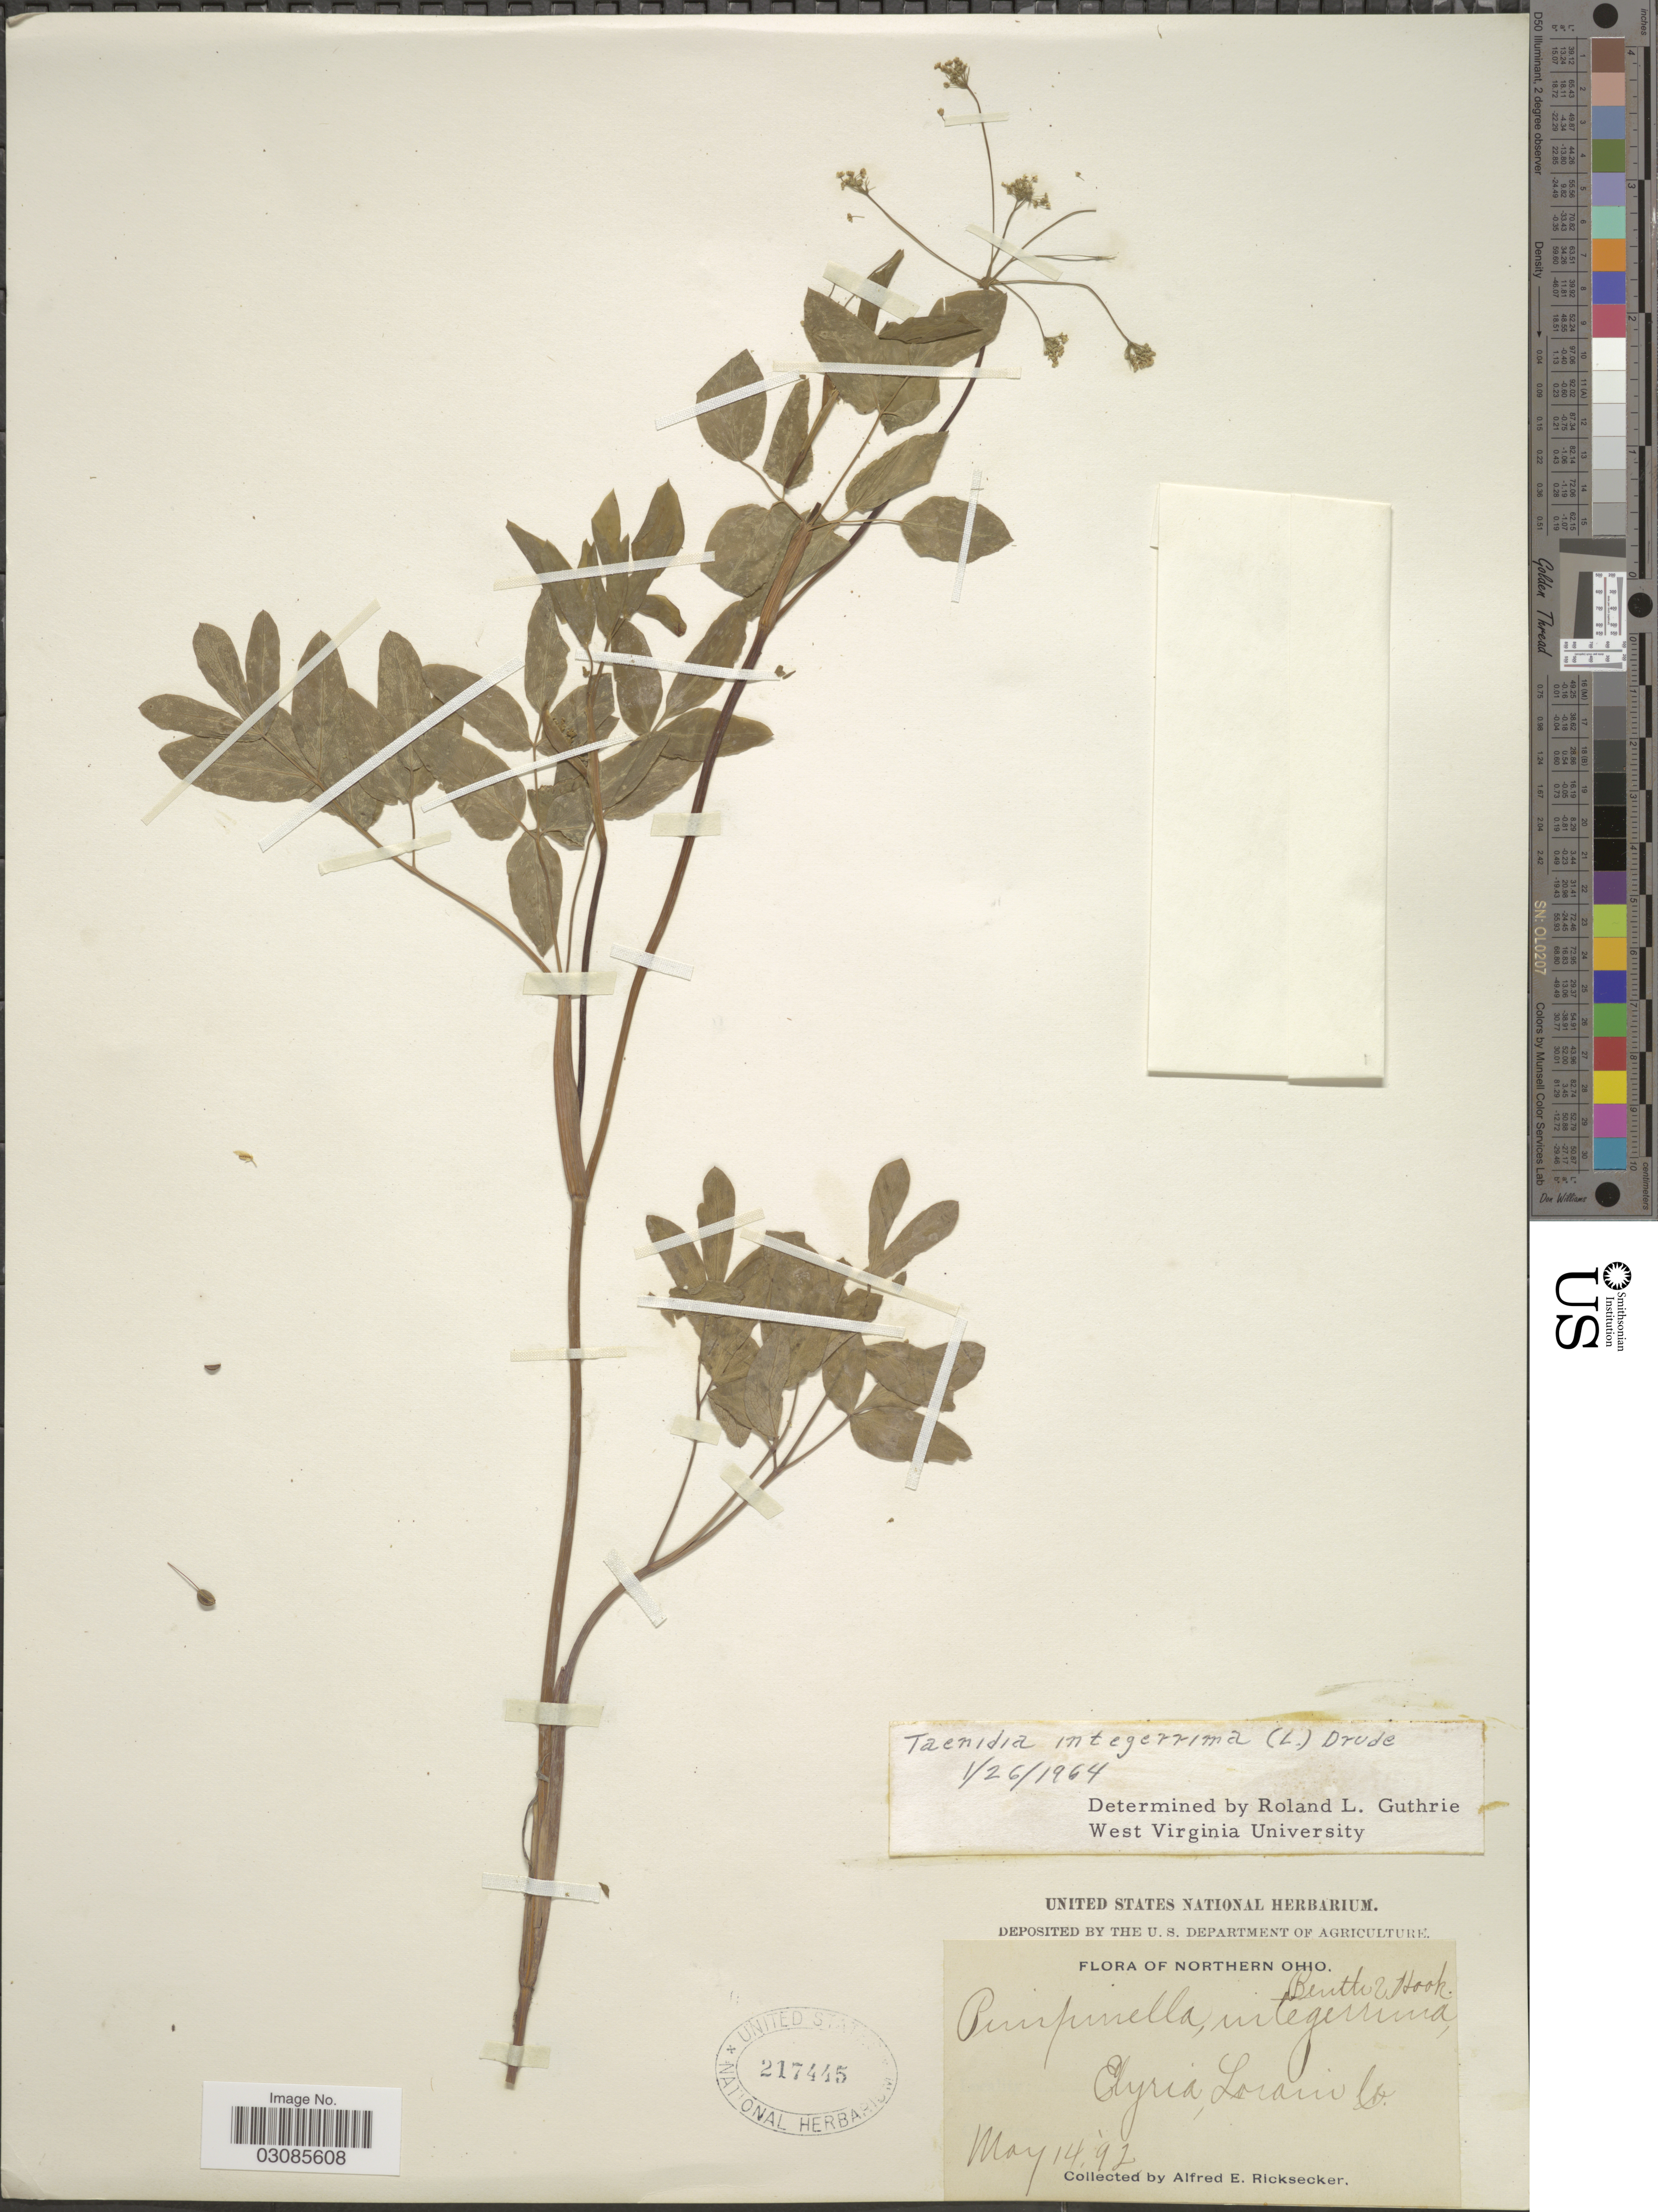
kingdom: Plantae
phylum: Tracheophyta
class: Magnoliopsida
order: Apiales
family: Apiaceae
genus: Taenidia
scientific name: Taenidia integerrima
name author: (L.) Drude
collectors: A. E. Ricksecker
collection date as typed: Transcribed d/m/y: 14/5/92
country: United States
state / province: Ohio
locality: Northern Ohio. Elyria, Lorain Co.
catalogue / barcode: US 217445